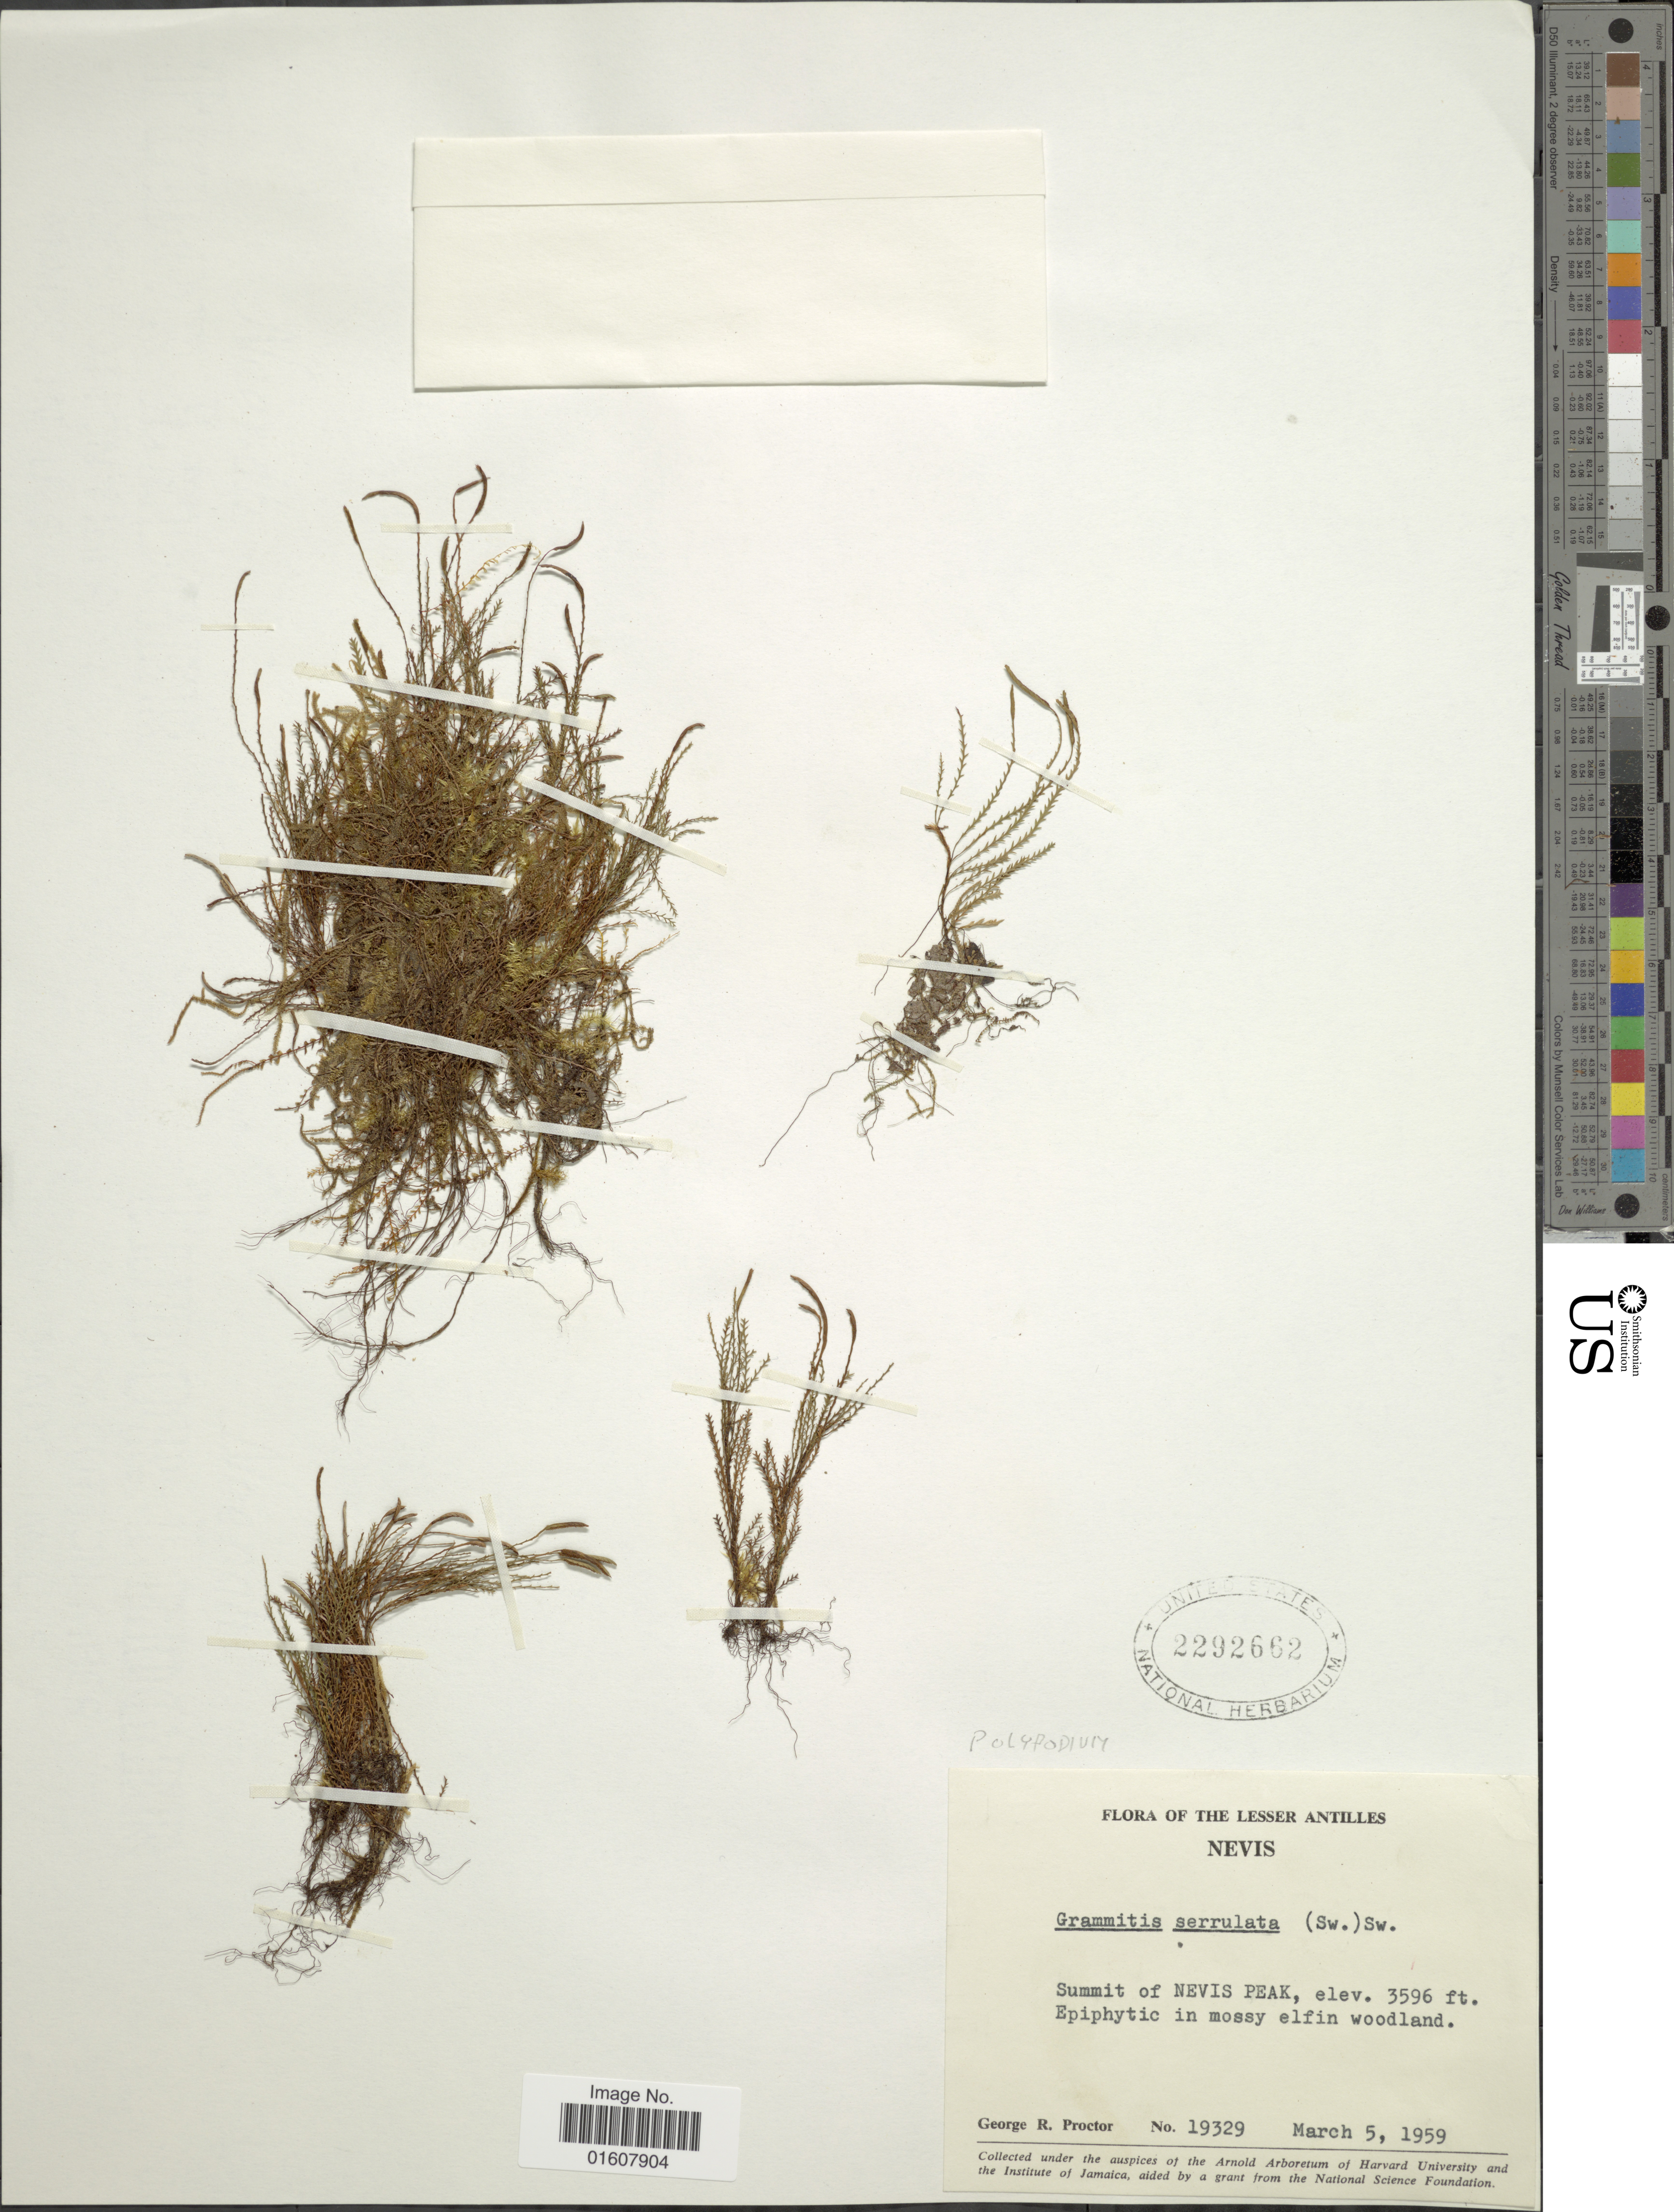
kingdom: Plantae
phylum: Tracheophyta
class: Polypodiopsida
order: Polypodiales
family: Polypodiaceae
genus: Cochlidium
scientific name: Cochlidium serrulatum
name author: (Sw.) L.E. Bishop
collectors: G. R. Proctor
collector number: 19329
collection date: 1959-03-05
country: St. Christopher-Nevis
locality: Lesser Antilles. Nevis. Summit of Nevis Peak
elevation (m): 1096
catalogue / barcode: US 2292662